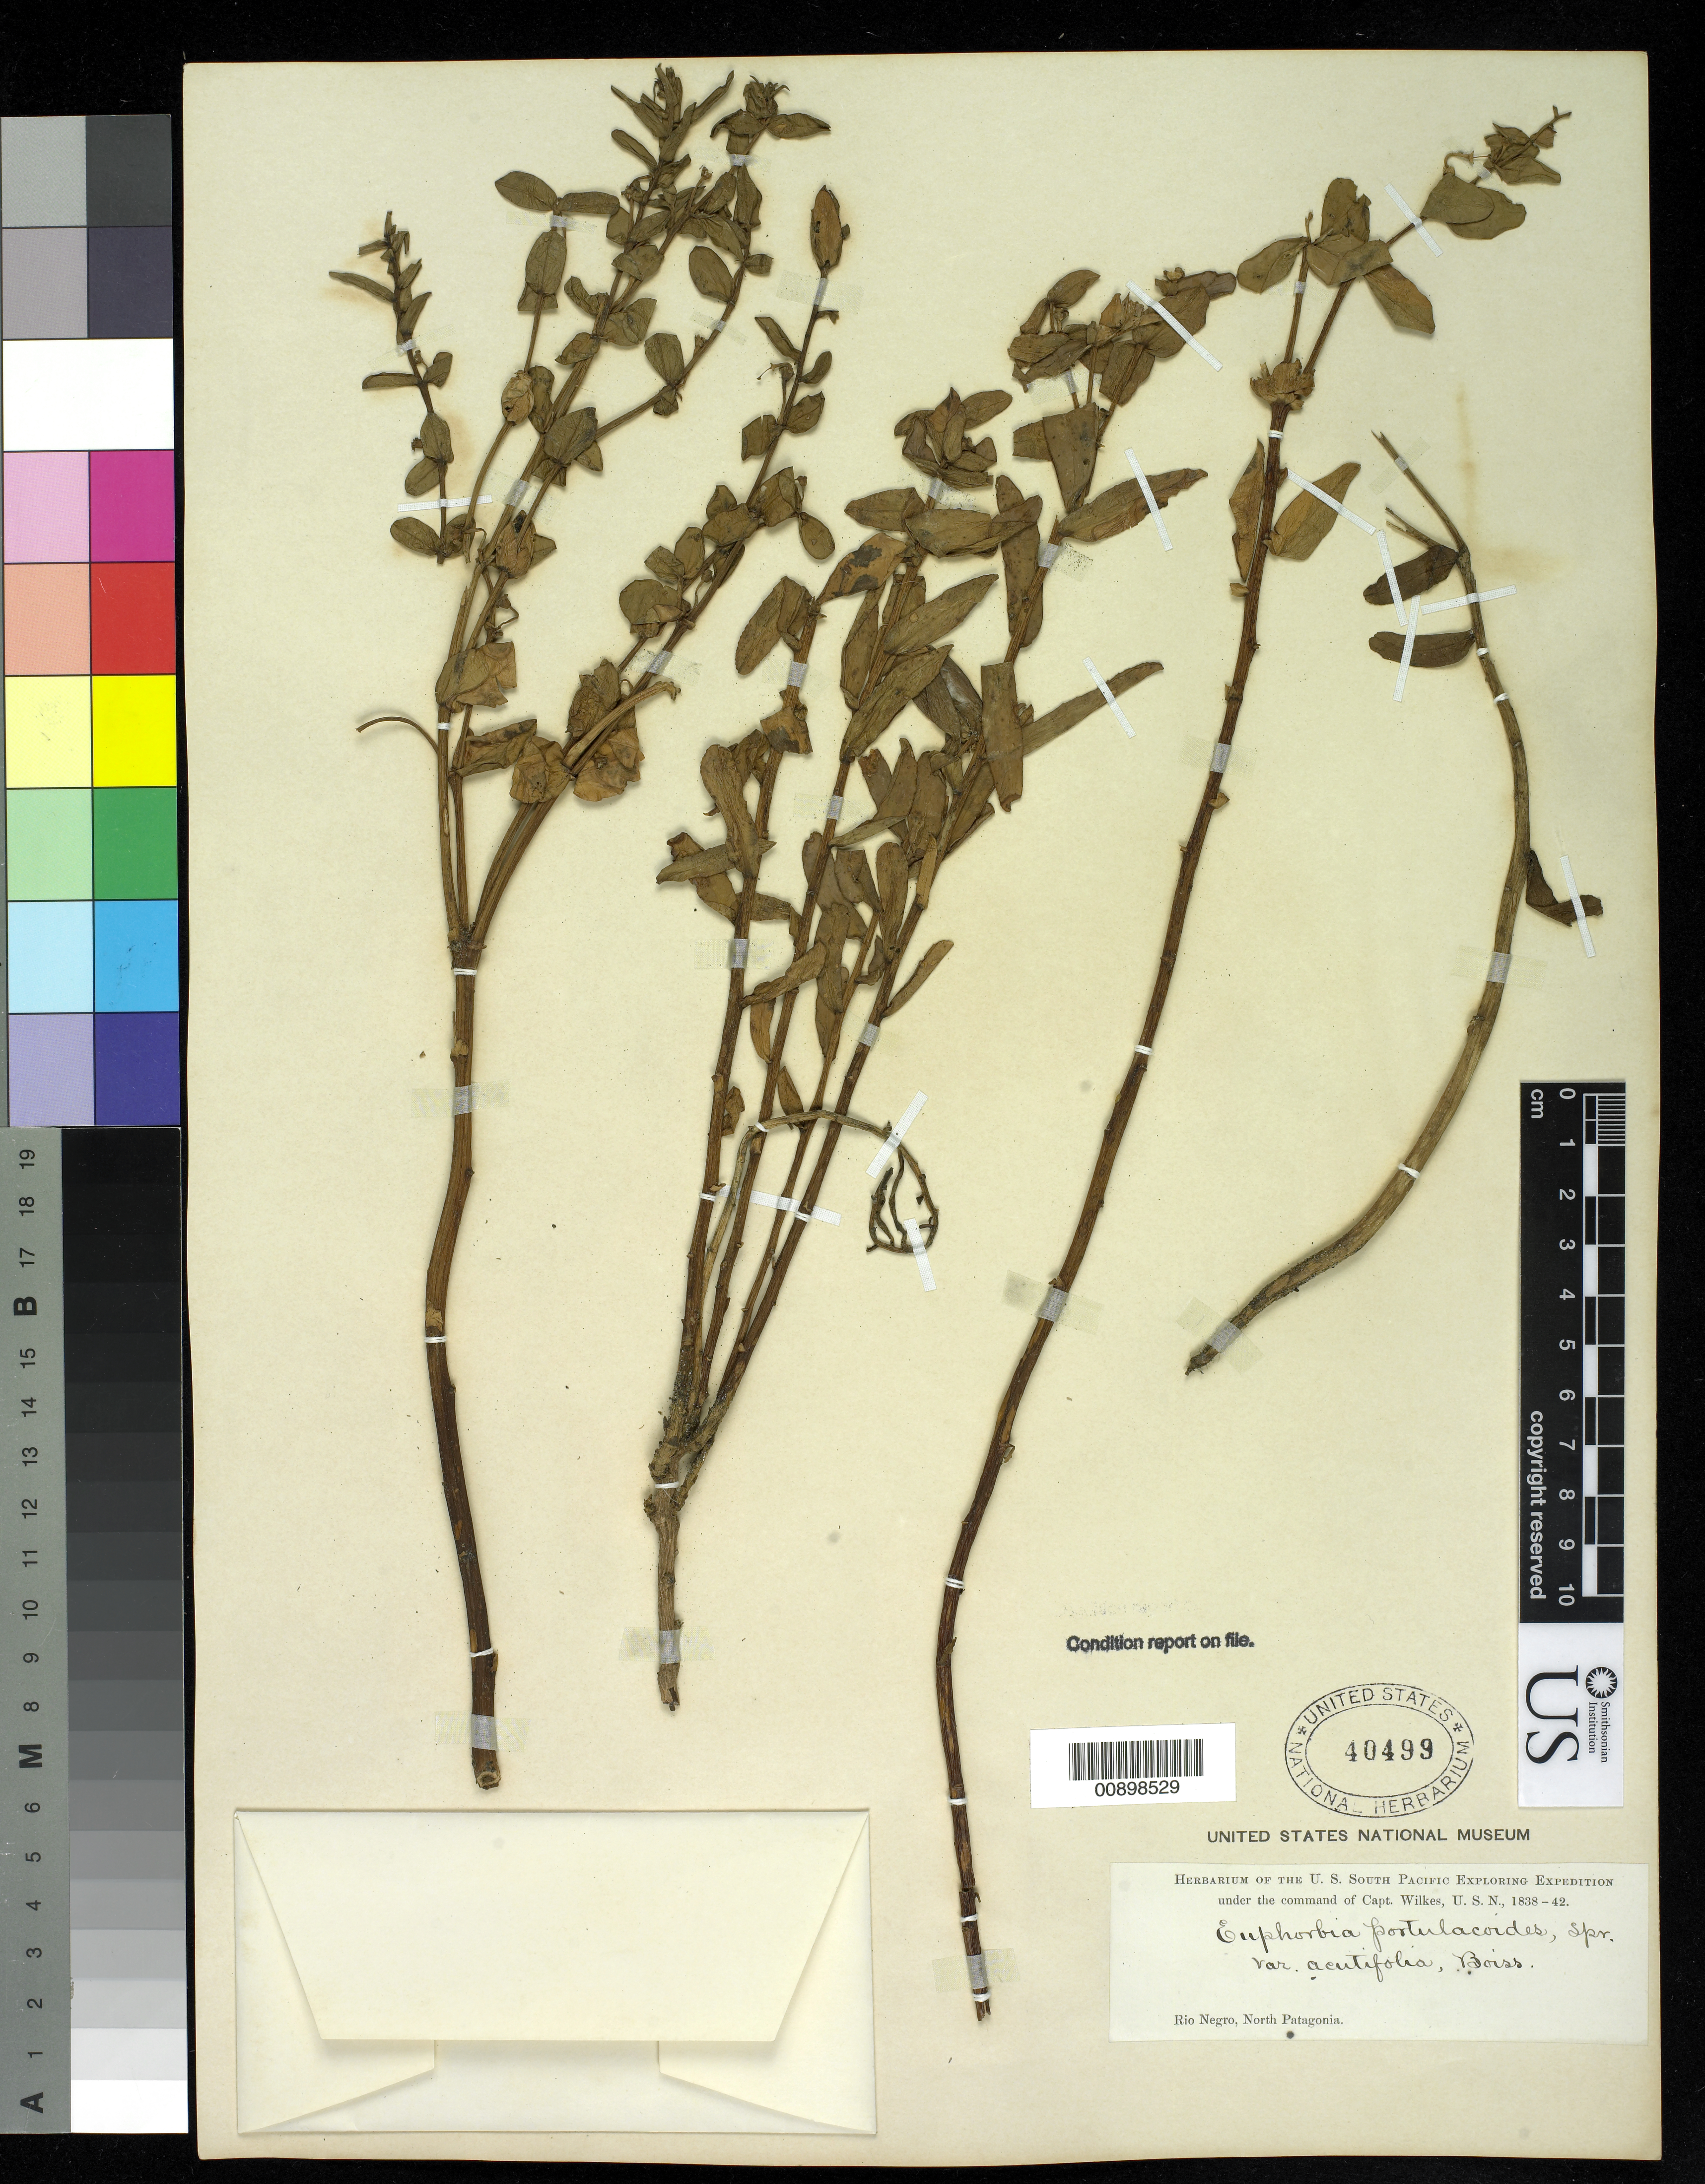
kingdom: Plantae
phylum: Tracheophyta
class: Magnoliopsida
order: Malpighiales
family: Euphorbiaceae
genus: Euphorbia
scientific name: Euphorbia portulacoides var. acutifolia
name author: Boiss.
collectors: Wilkes Explor. Exped.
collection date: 1838/1842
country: Argentina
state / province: Río Negro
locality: North Patagonia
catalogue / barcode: US 40499